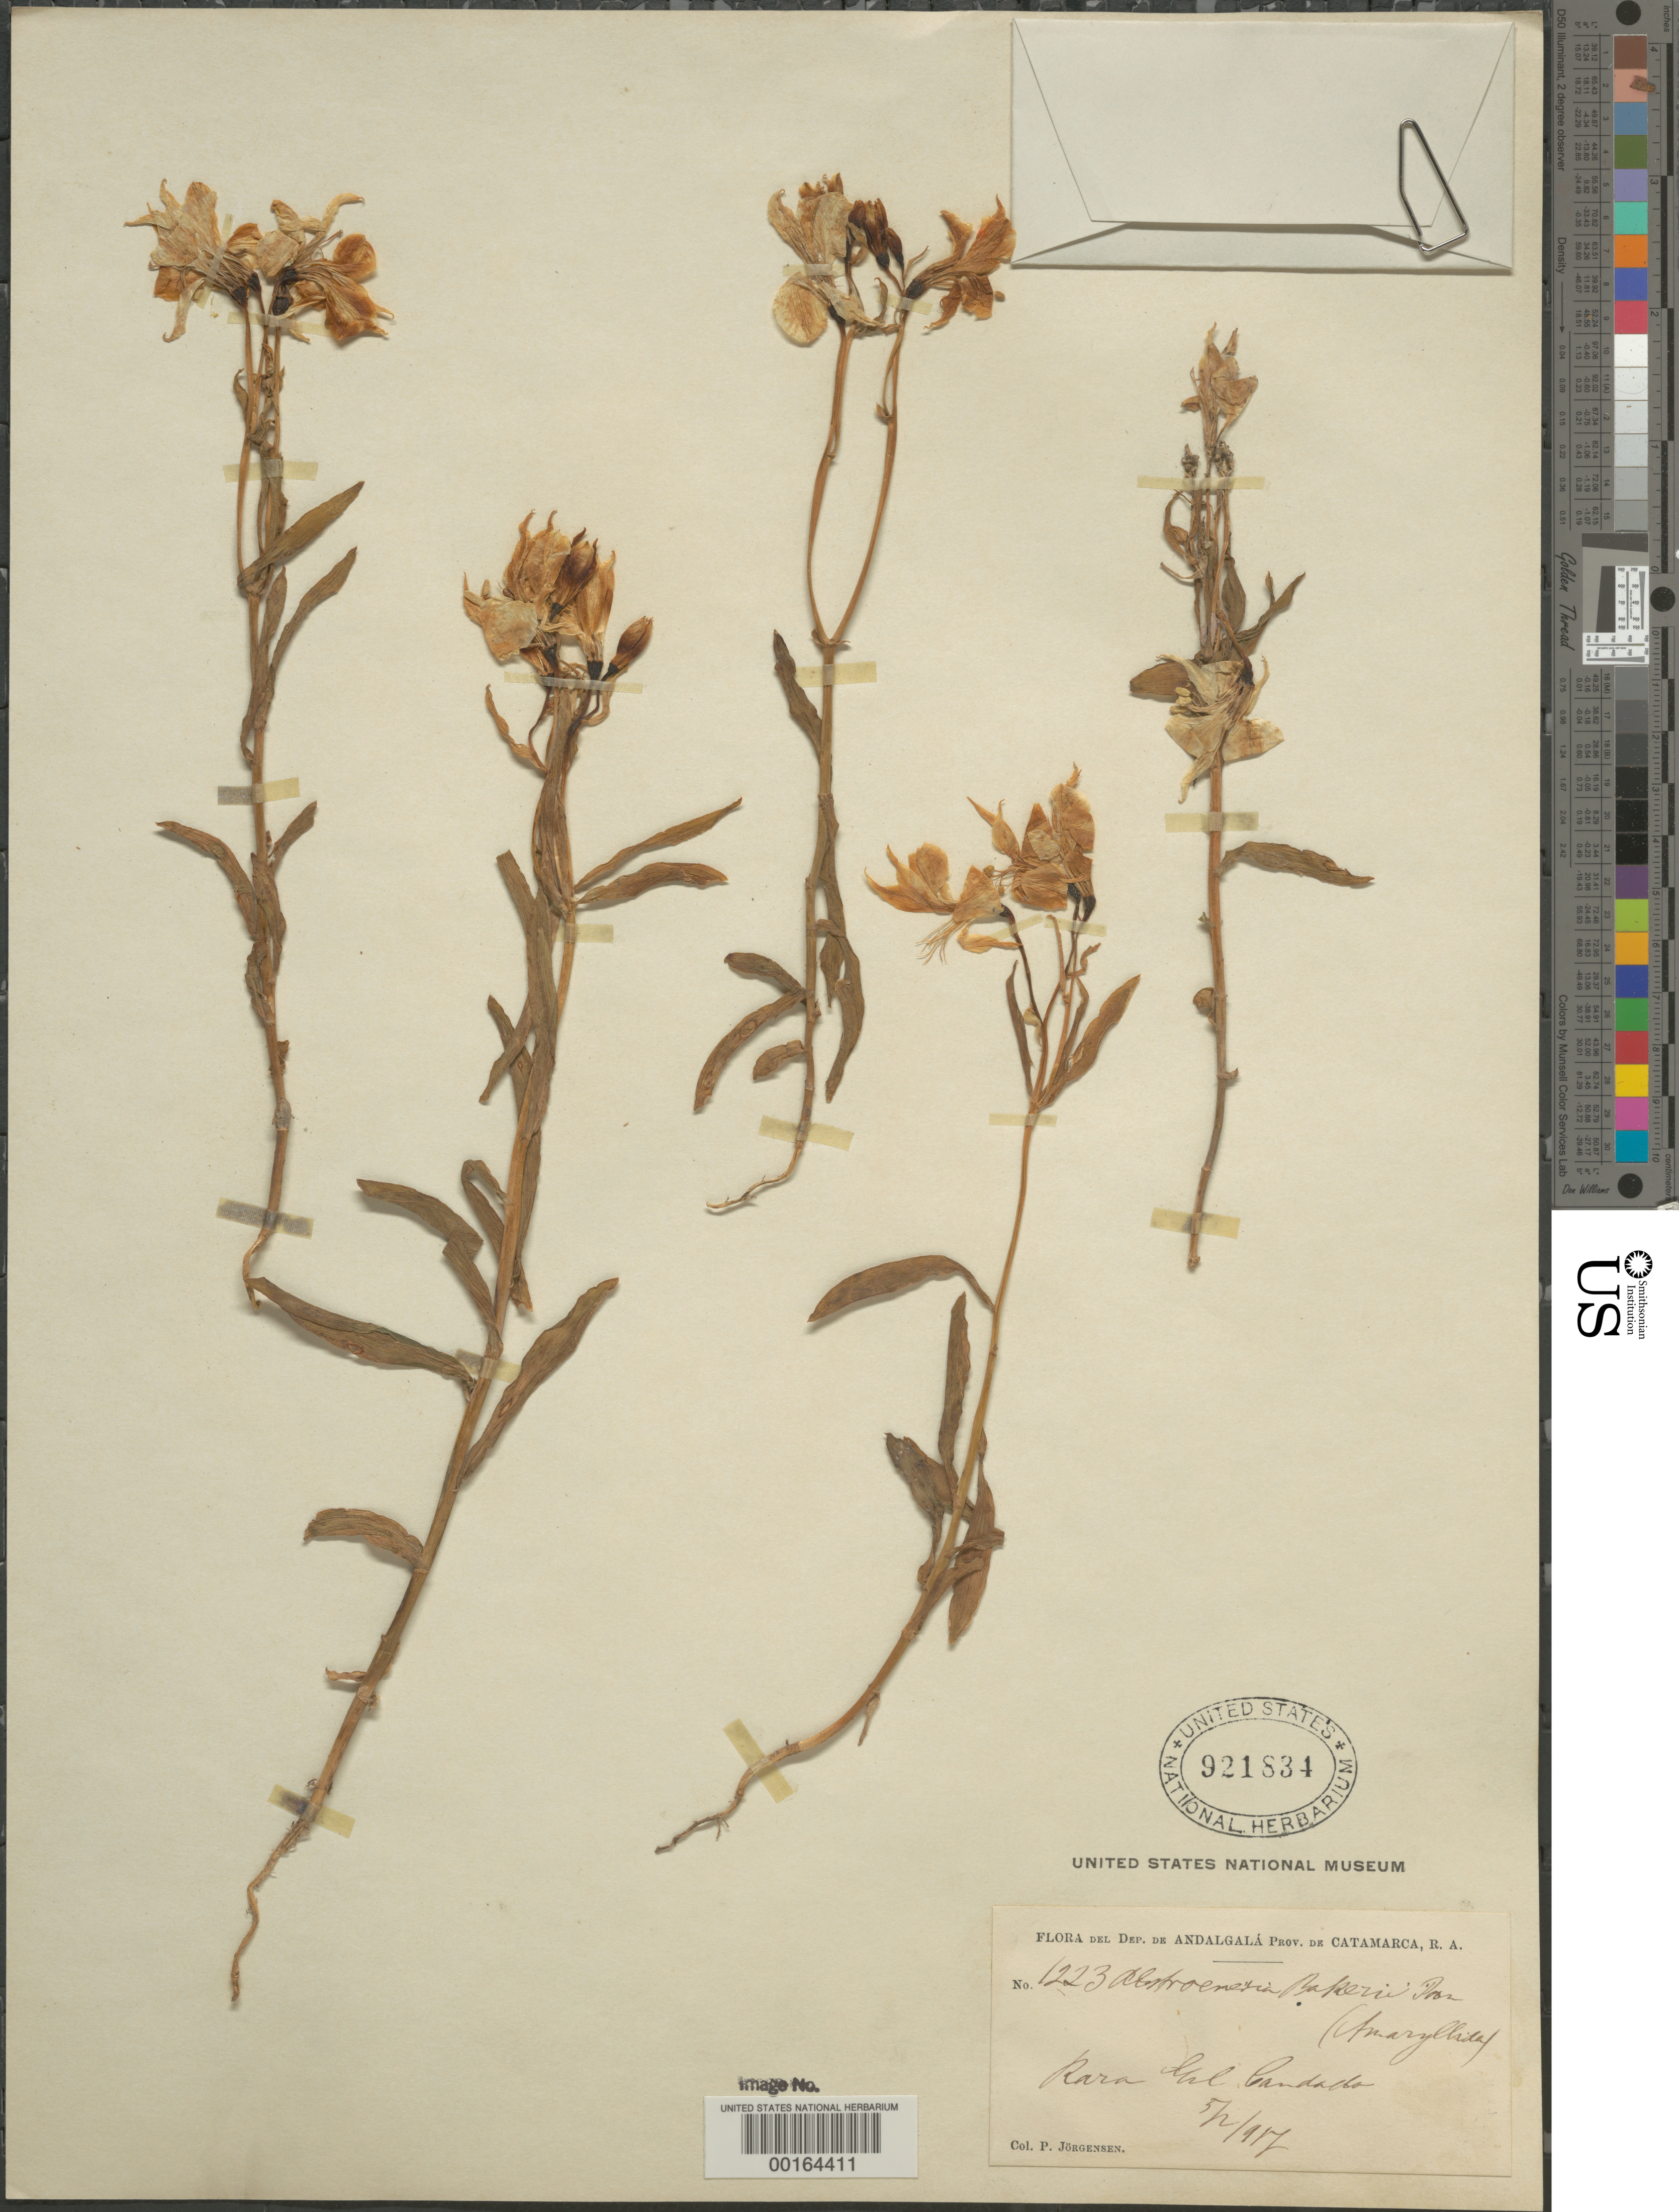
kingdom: Plantae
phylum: Tracheophyta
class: Liliopsida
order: Liliales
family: Alstroemeriaceae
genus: Alstroemeria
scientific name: Alstroemeria bakeri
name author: Pax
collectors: P. Jorgensen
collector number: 1223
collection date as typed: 05 Feb 1917 or 02 May 1917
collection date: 1917-02-05 or 1917-05-02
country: Chile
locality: Rara del candalbo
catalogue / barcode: US 921834